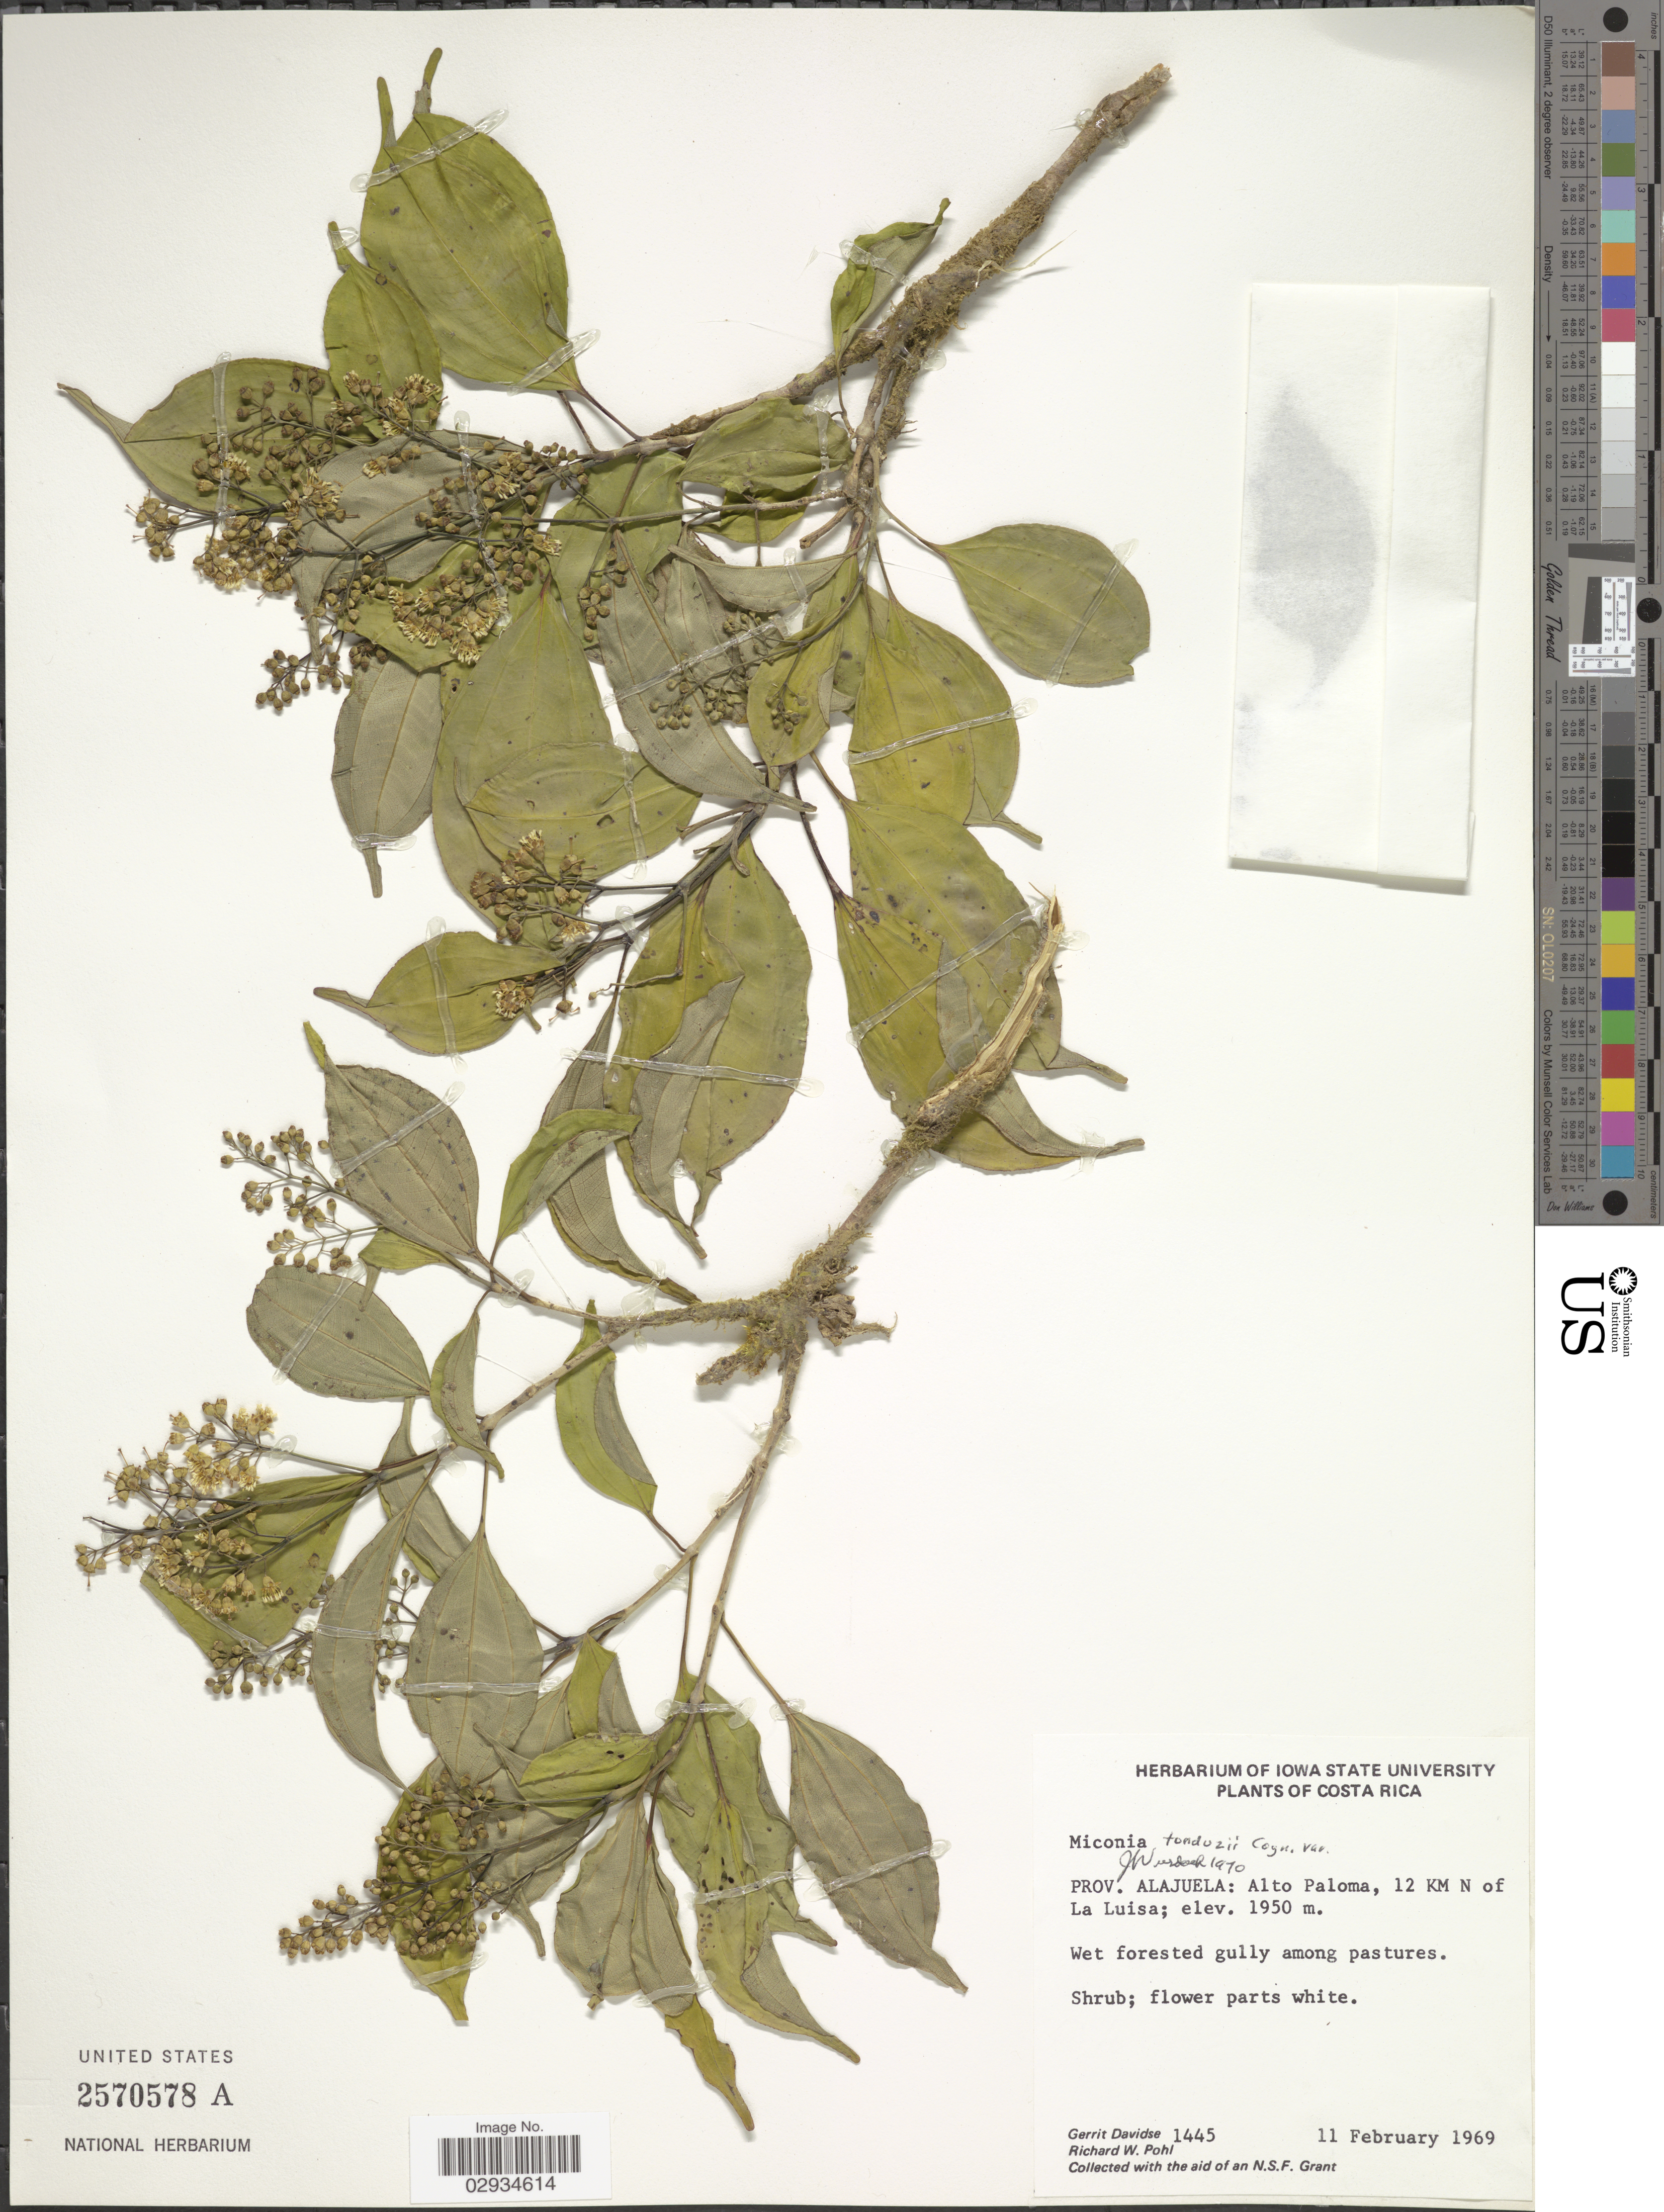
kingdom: Plantae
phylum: Tracheophyta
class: Magnoliopsida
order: Myrtales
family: Melastomataceae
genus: Miconia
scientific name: Miconia tonduzii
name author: Cogn. in A. DC.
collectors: G. Davidse, R. W. Pohl & N. Grant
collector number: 1445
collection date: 1969-02-11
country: Costa Rica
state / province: Alajuela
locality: Alto Paloma, 12 KM N of La Luisa.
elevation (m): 1950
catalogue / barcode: US 2570578A